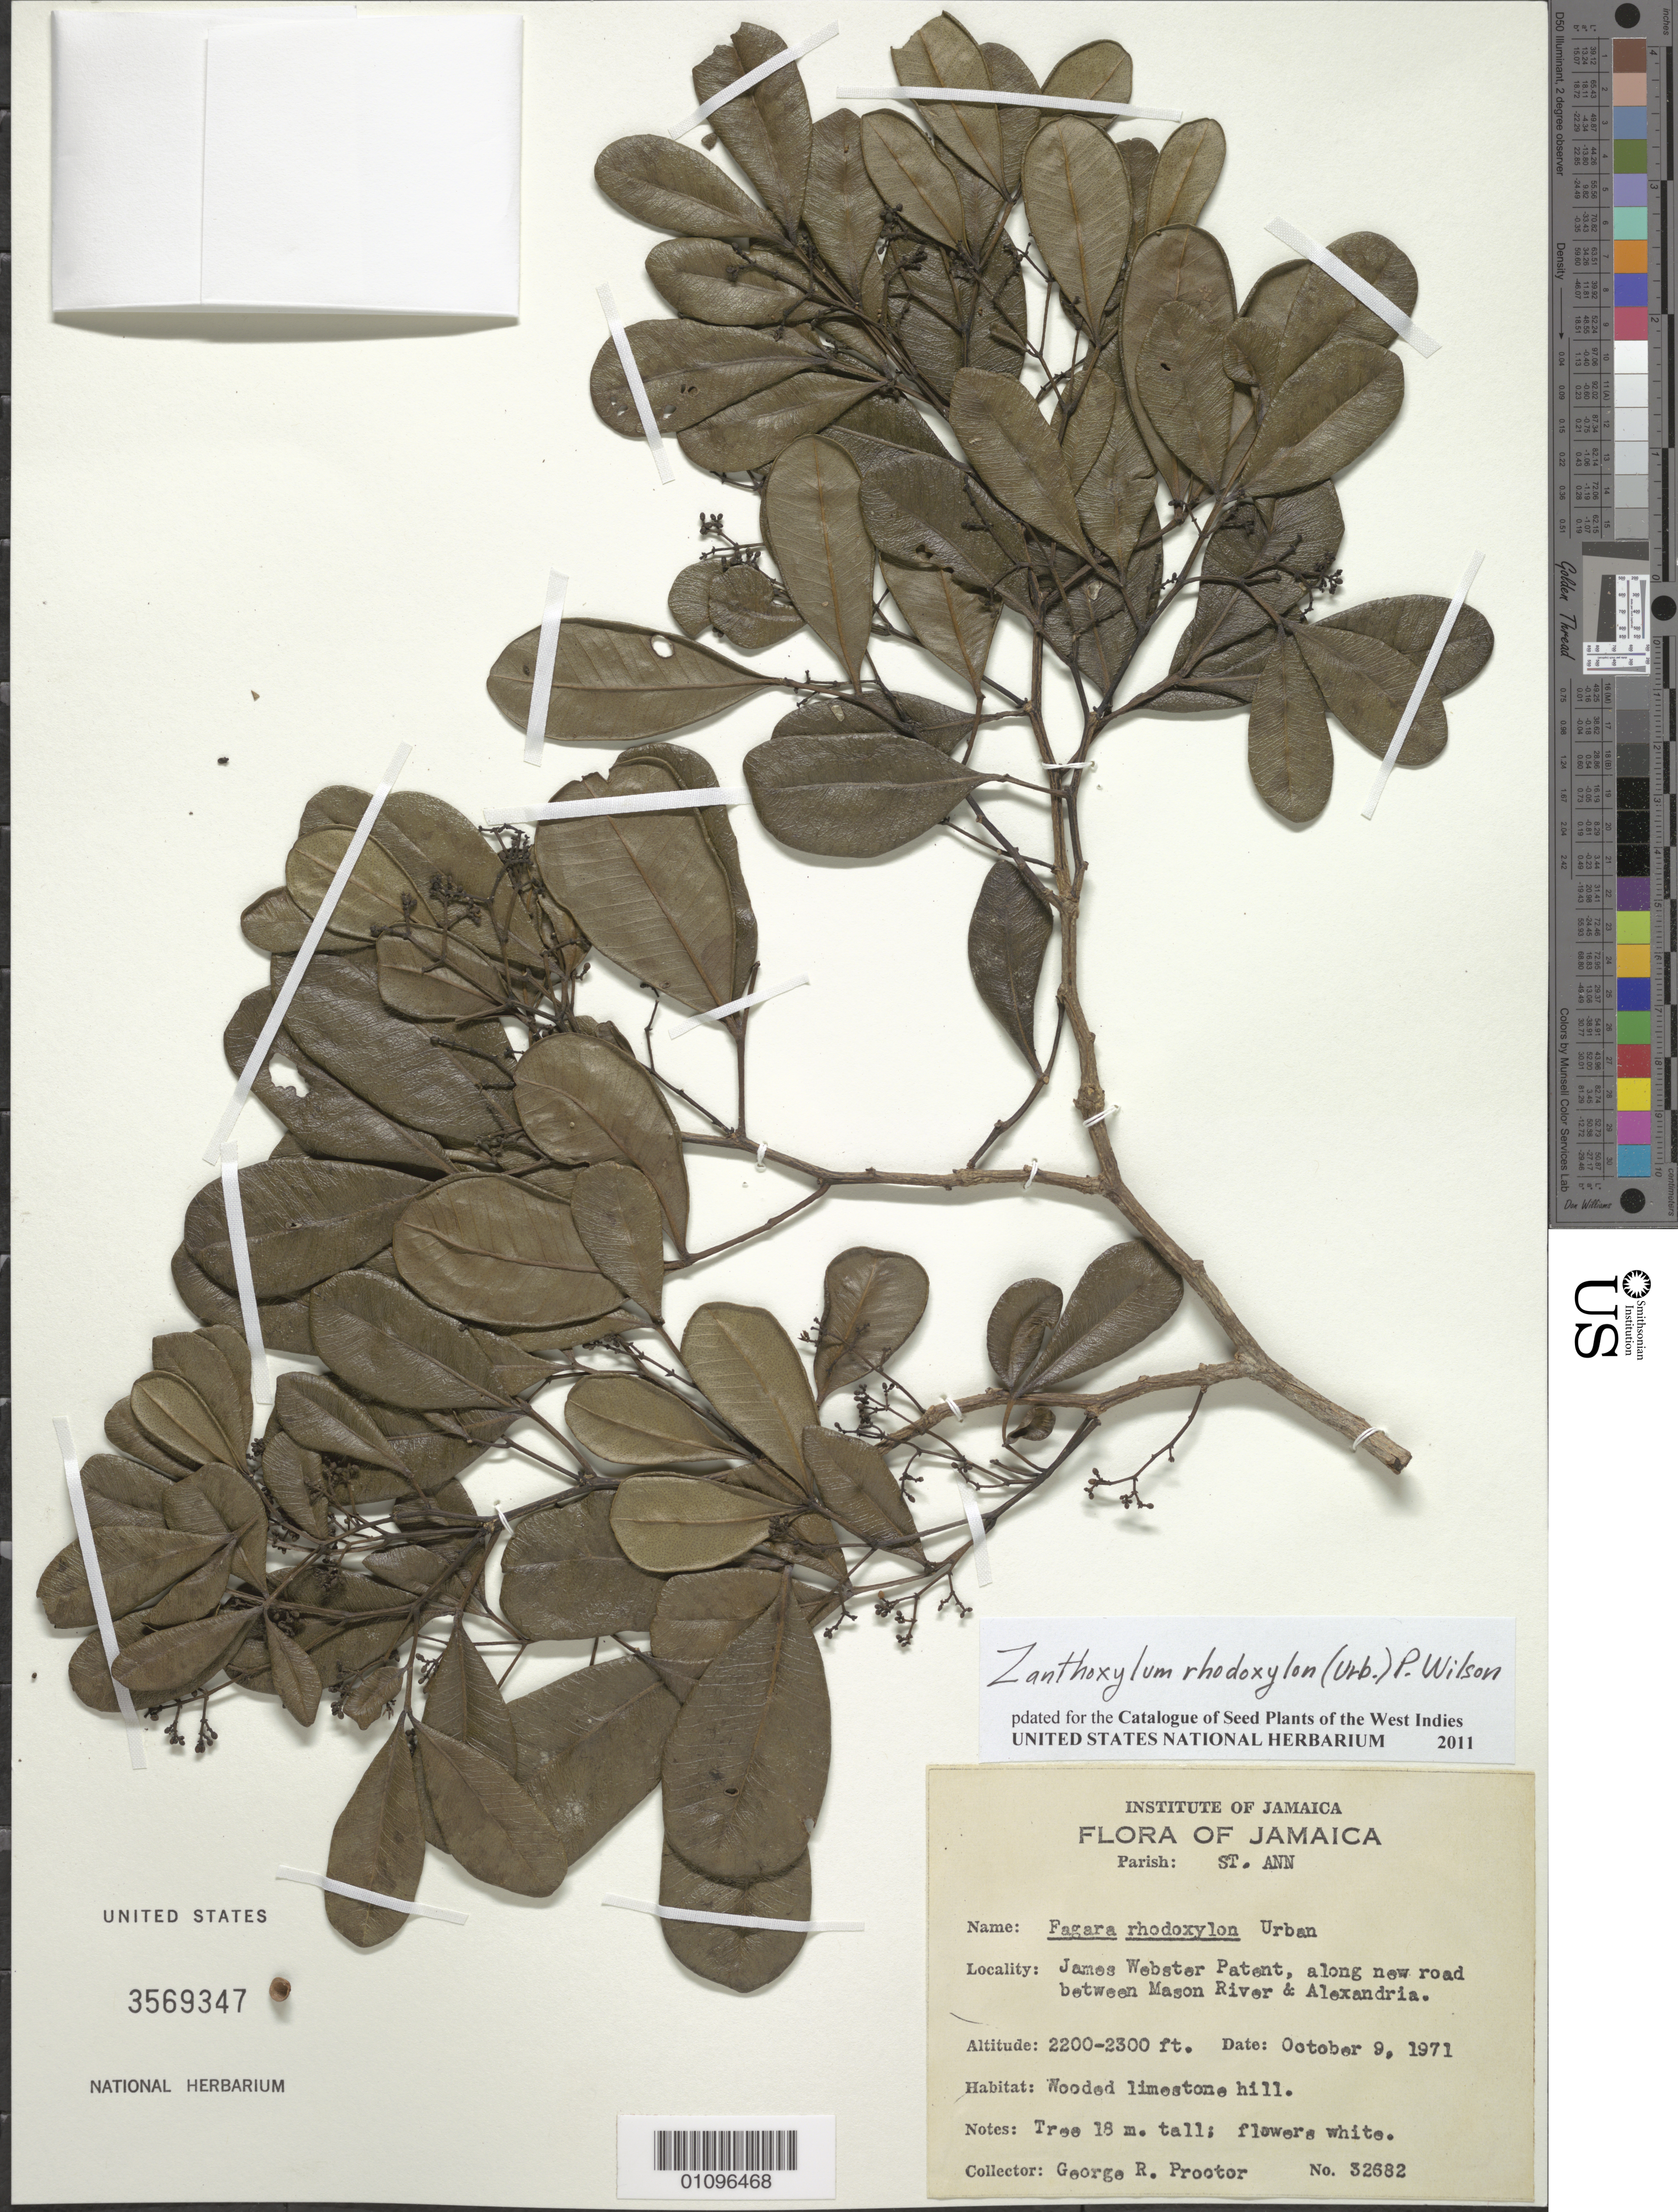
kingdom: Plantae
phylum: Tracheophyta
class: Magnoliopsida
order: Sapindales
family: Rutaceae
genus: Zanthoxylum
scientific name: Zanthoxylum rhodoxylon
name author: (Urb.) P. Wilson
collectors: G. R. Proctor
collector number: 32682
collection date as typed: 09 Oct 1971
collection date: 1971-10-09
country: Jamaica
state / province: Saint Ann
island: Jamaica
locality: James Webster Patent, along new road between Mason River and Alexandria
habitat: Wooded limestone hill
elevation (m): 671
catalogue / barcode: US 3569347